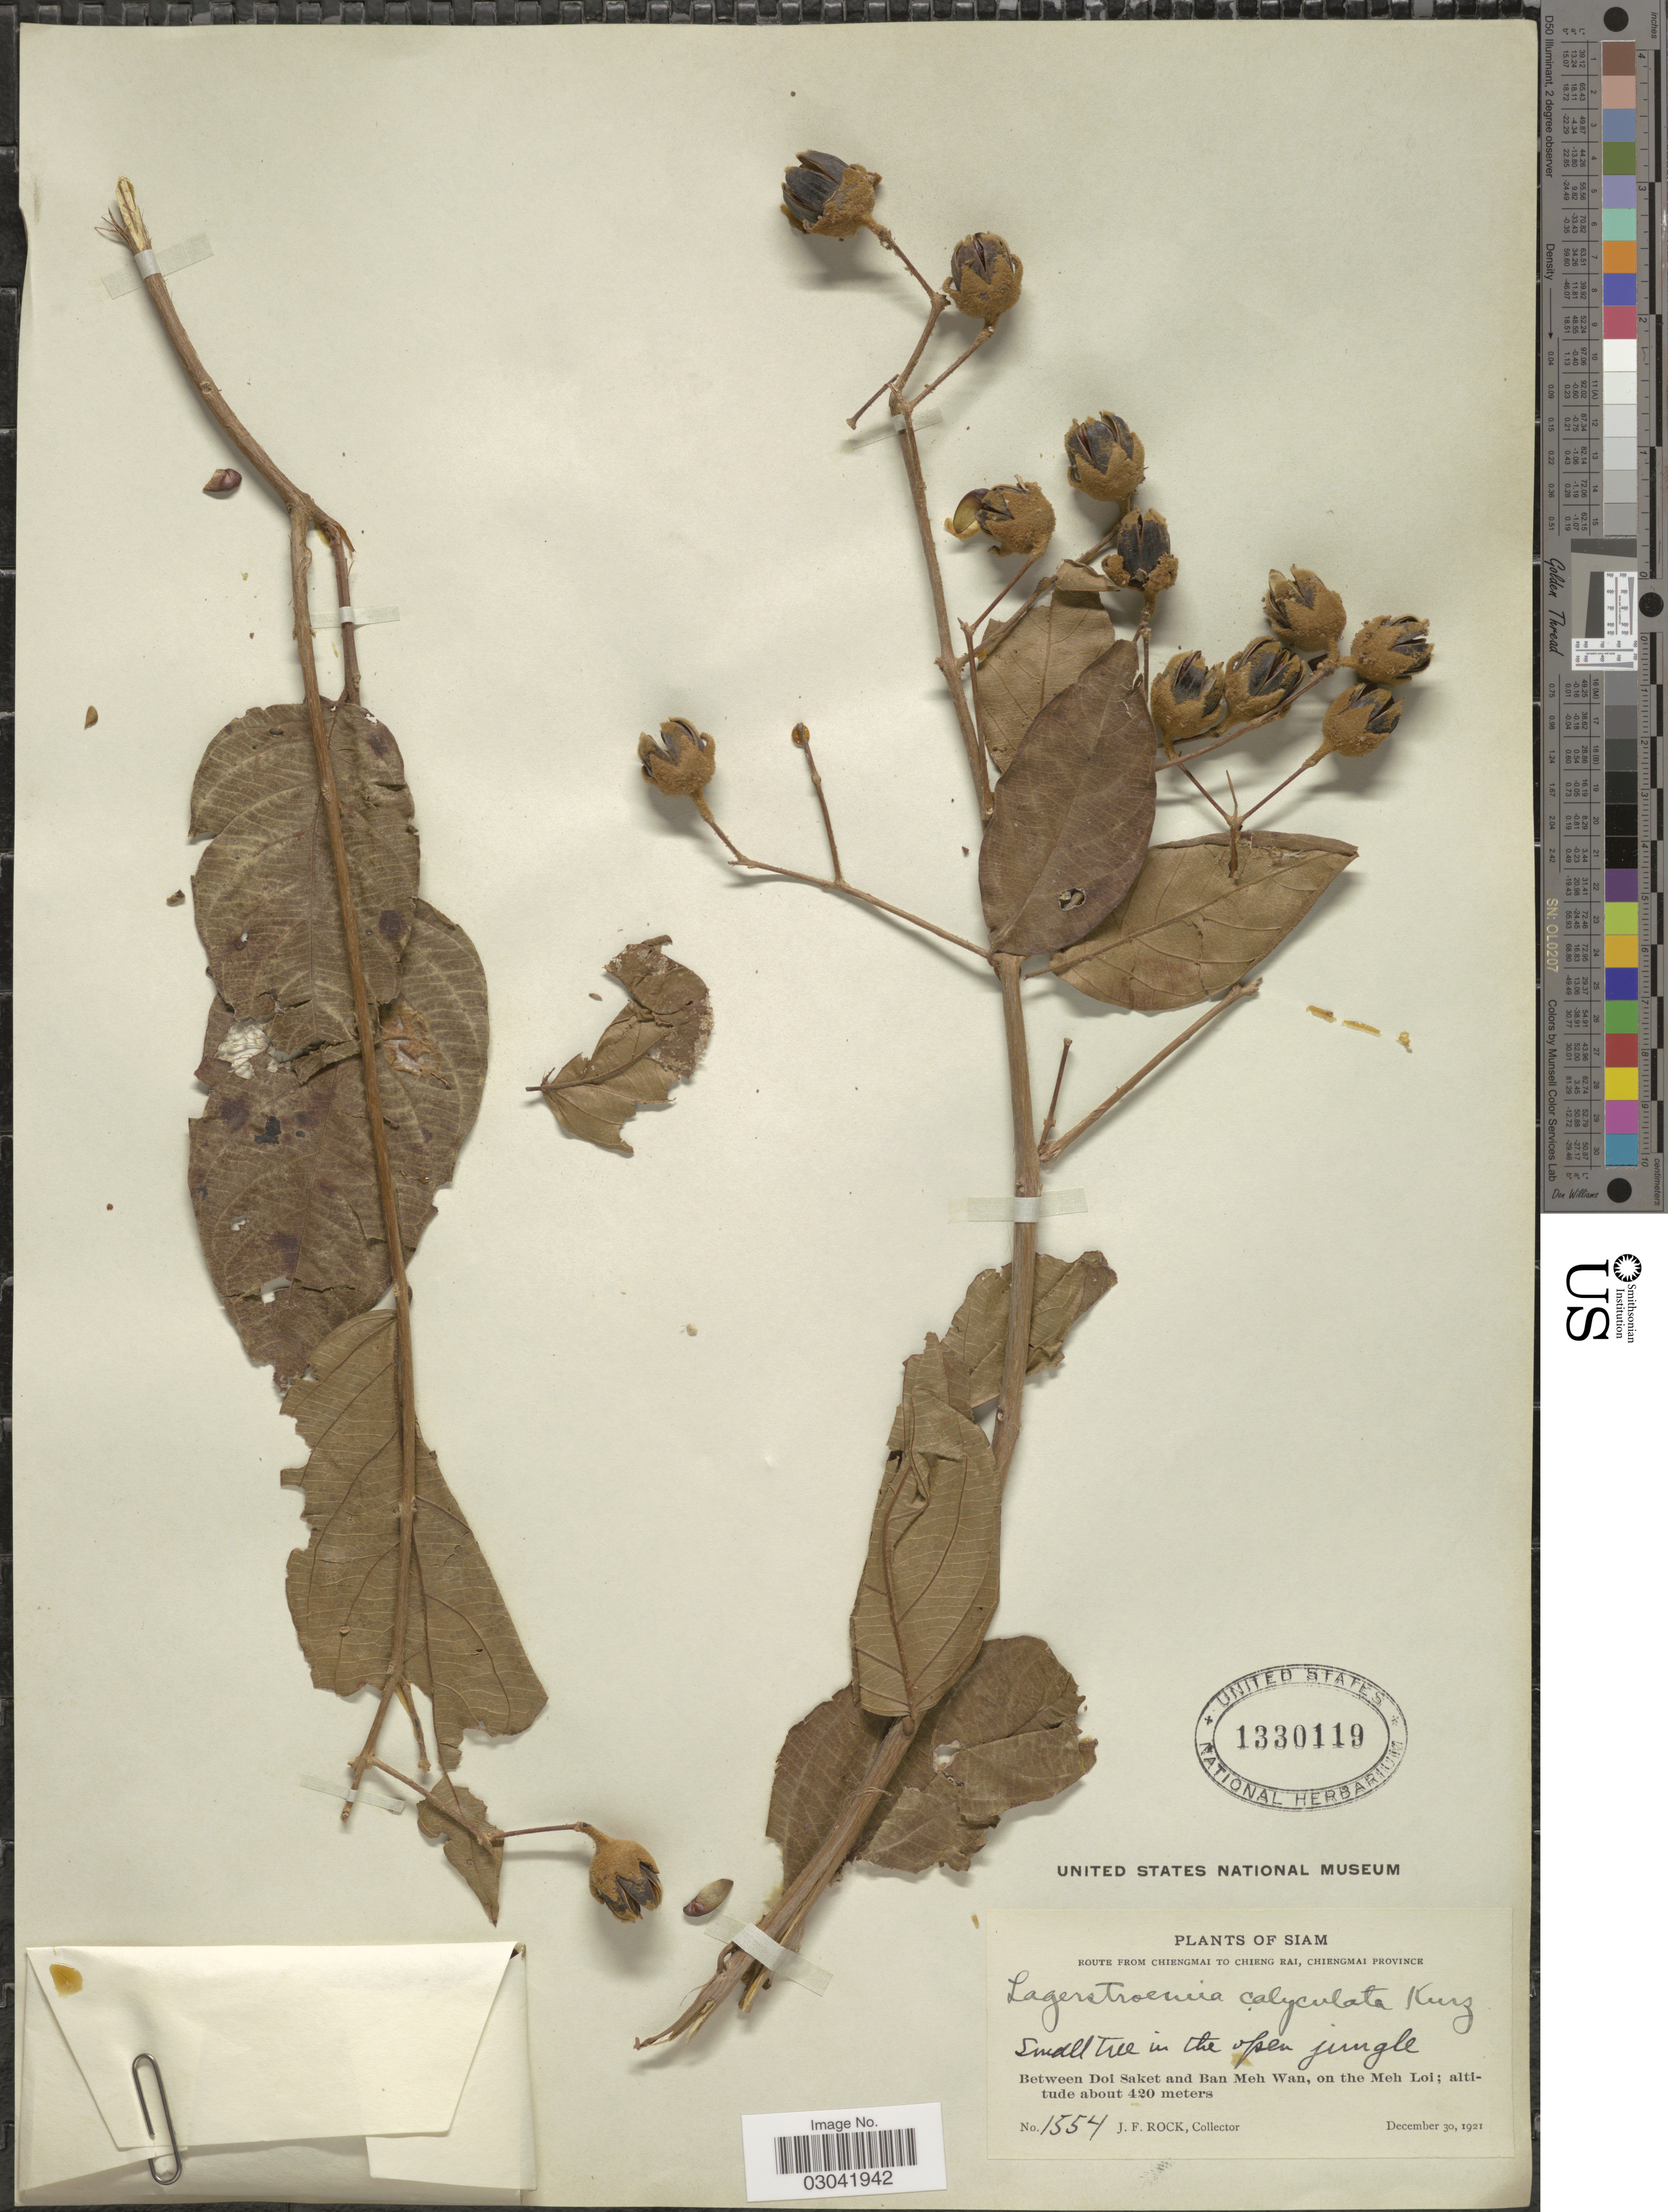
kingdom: Plantae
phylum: Tracheophyta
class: Magnoliopsida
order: Myrtales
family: Lythraceae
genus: Lagerstroemia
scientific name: Lagerstroemia calyculata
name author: Kurz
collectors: J. Rock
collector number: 1554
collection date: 1921-12-30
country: Thailand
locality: Siam. Between Doi Saket and Ban Meh Wan, on the Meh Loi.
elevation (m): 420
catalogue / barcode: US 1330119